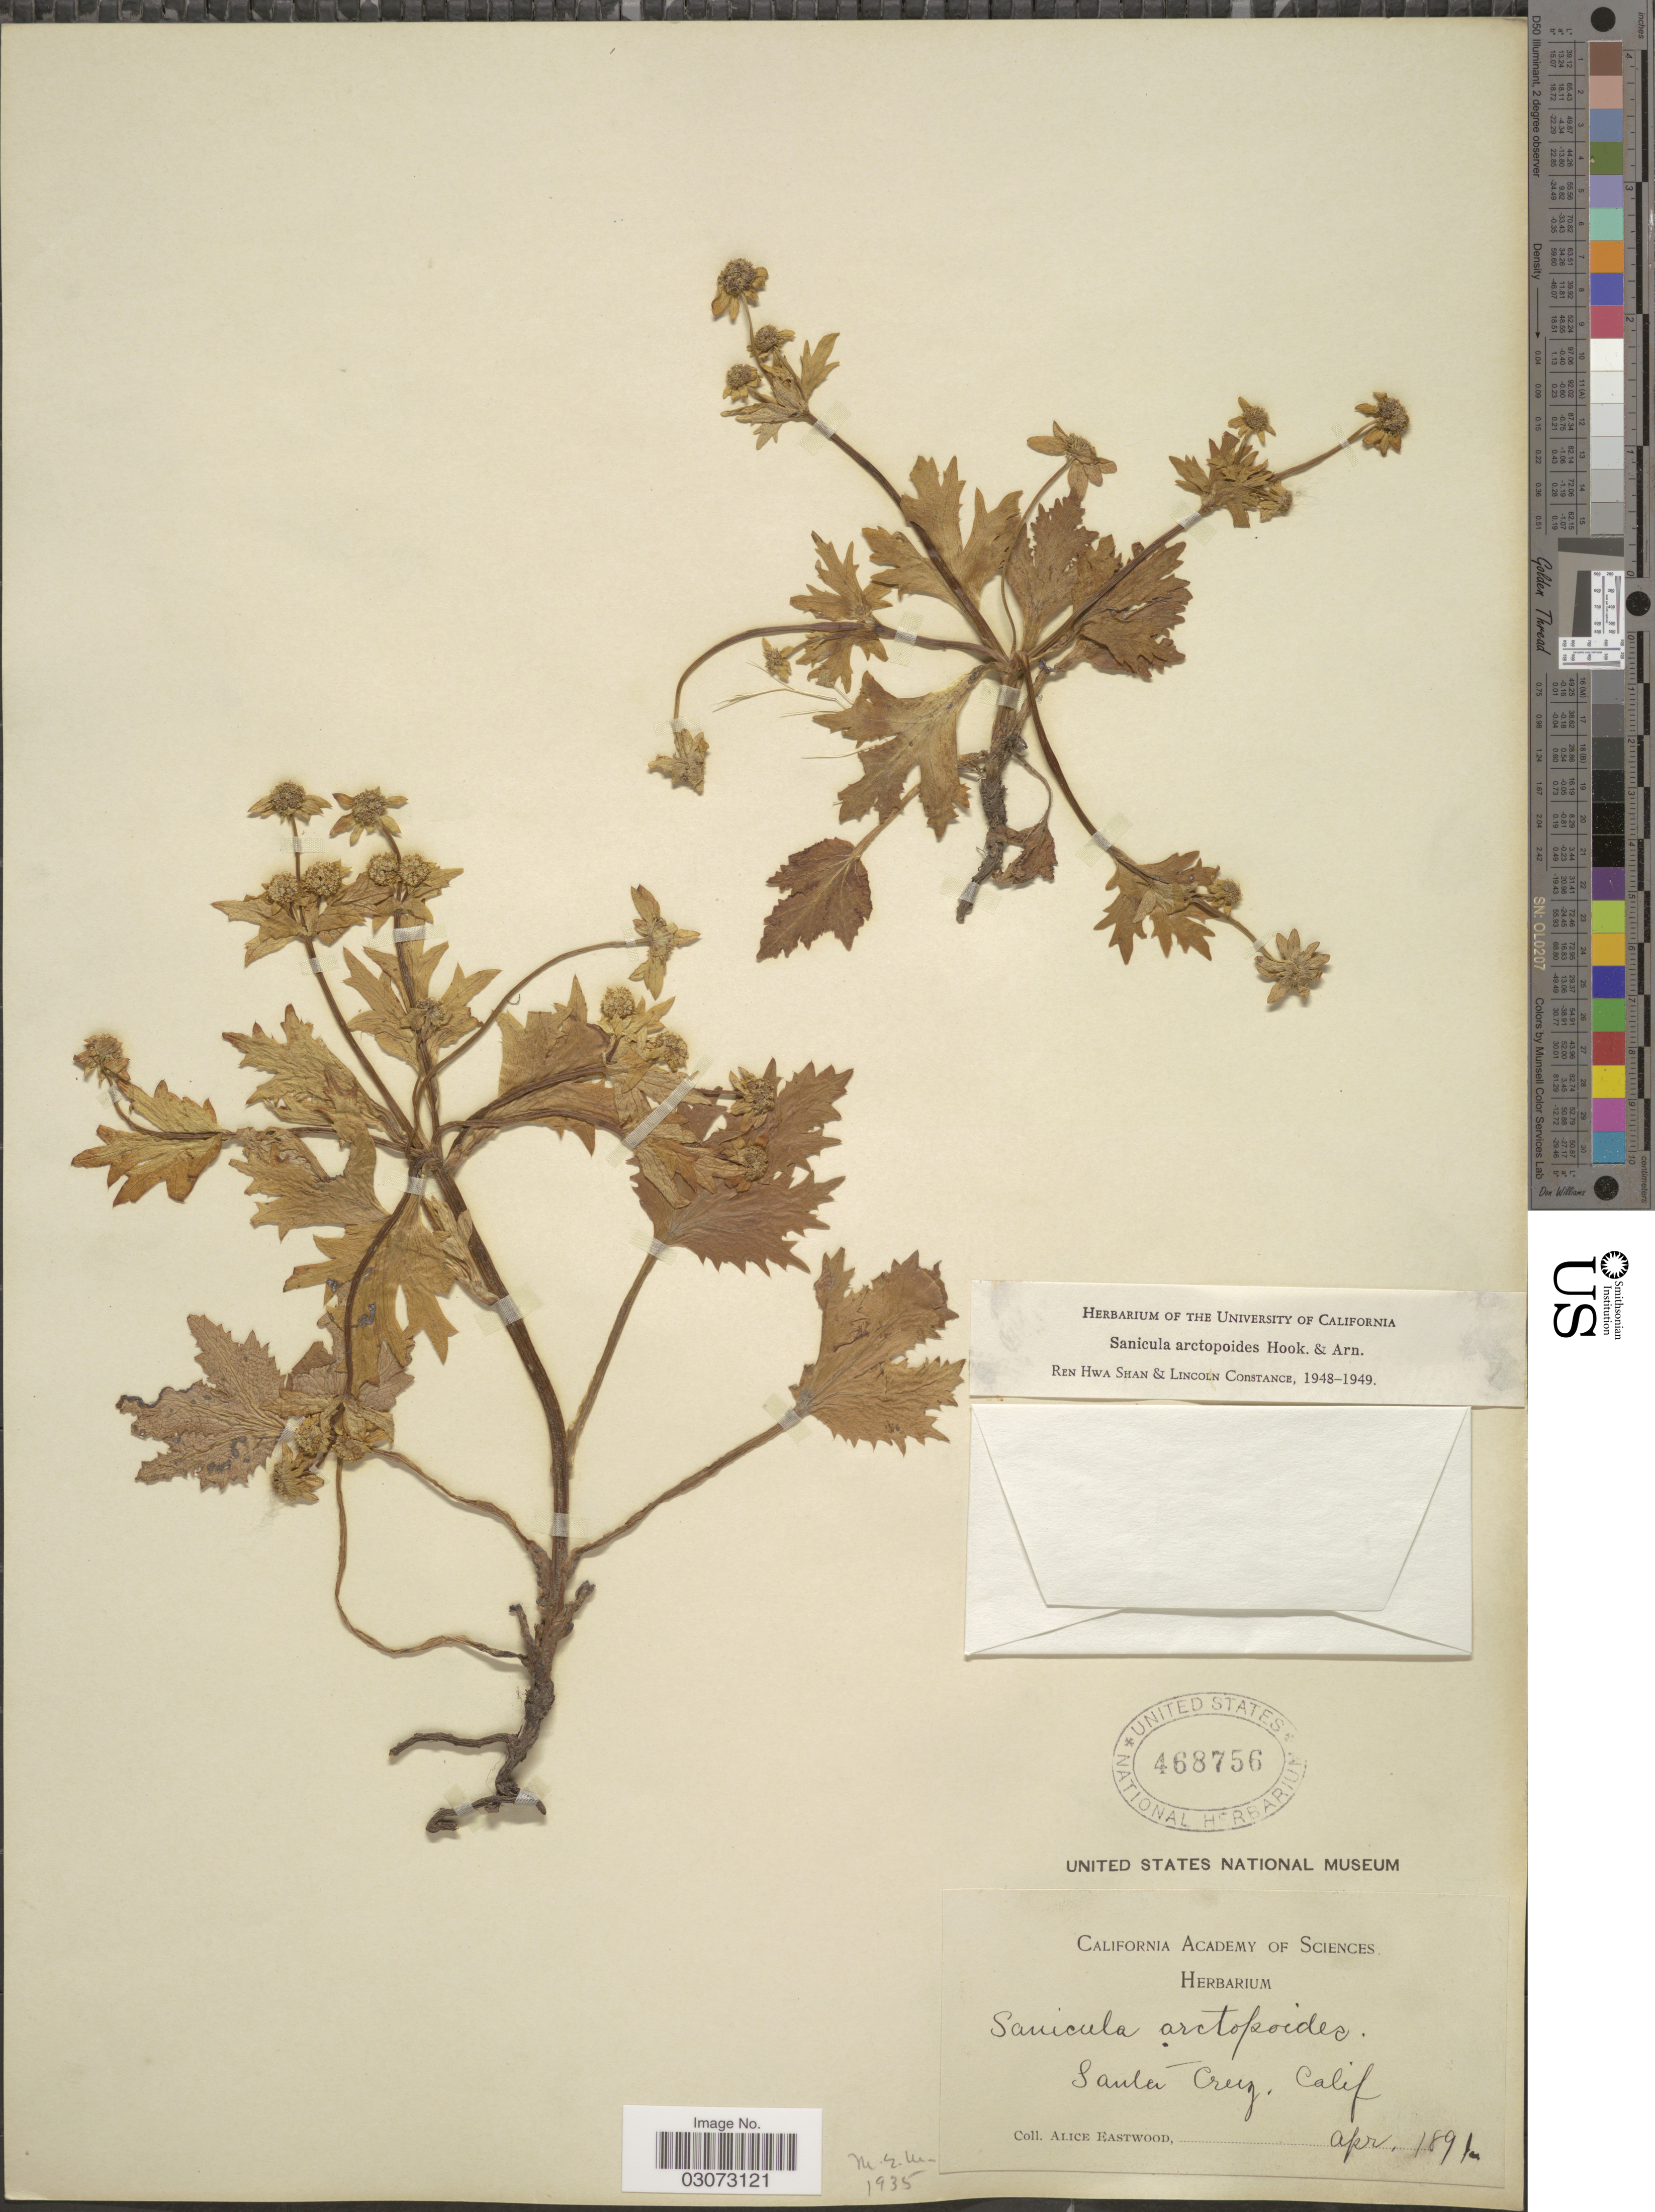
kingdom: Plantae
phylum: Tracheophyta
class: Magnoliopsida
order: Apiales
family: Apiaceae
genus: Sanicula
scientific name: Sanicula arctopoides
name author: Hook. & Arn.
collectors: A. Eastwood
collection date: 1891-04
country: United States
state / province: California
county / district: Santa Cruz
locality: Santa Cruz.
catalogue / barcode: US 468756